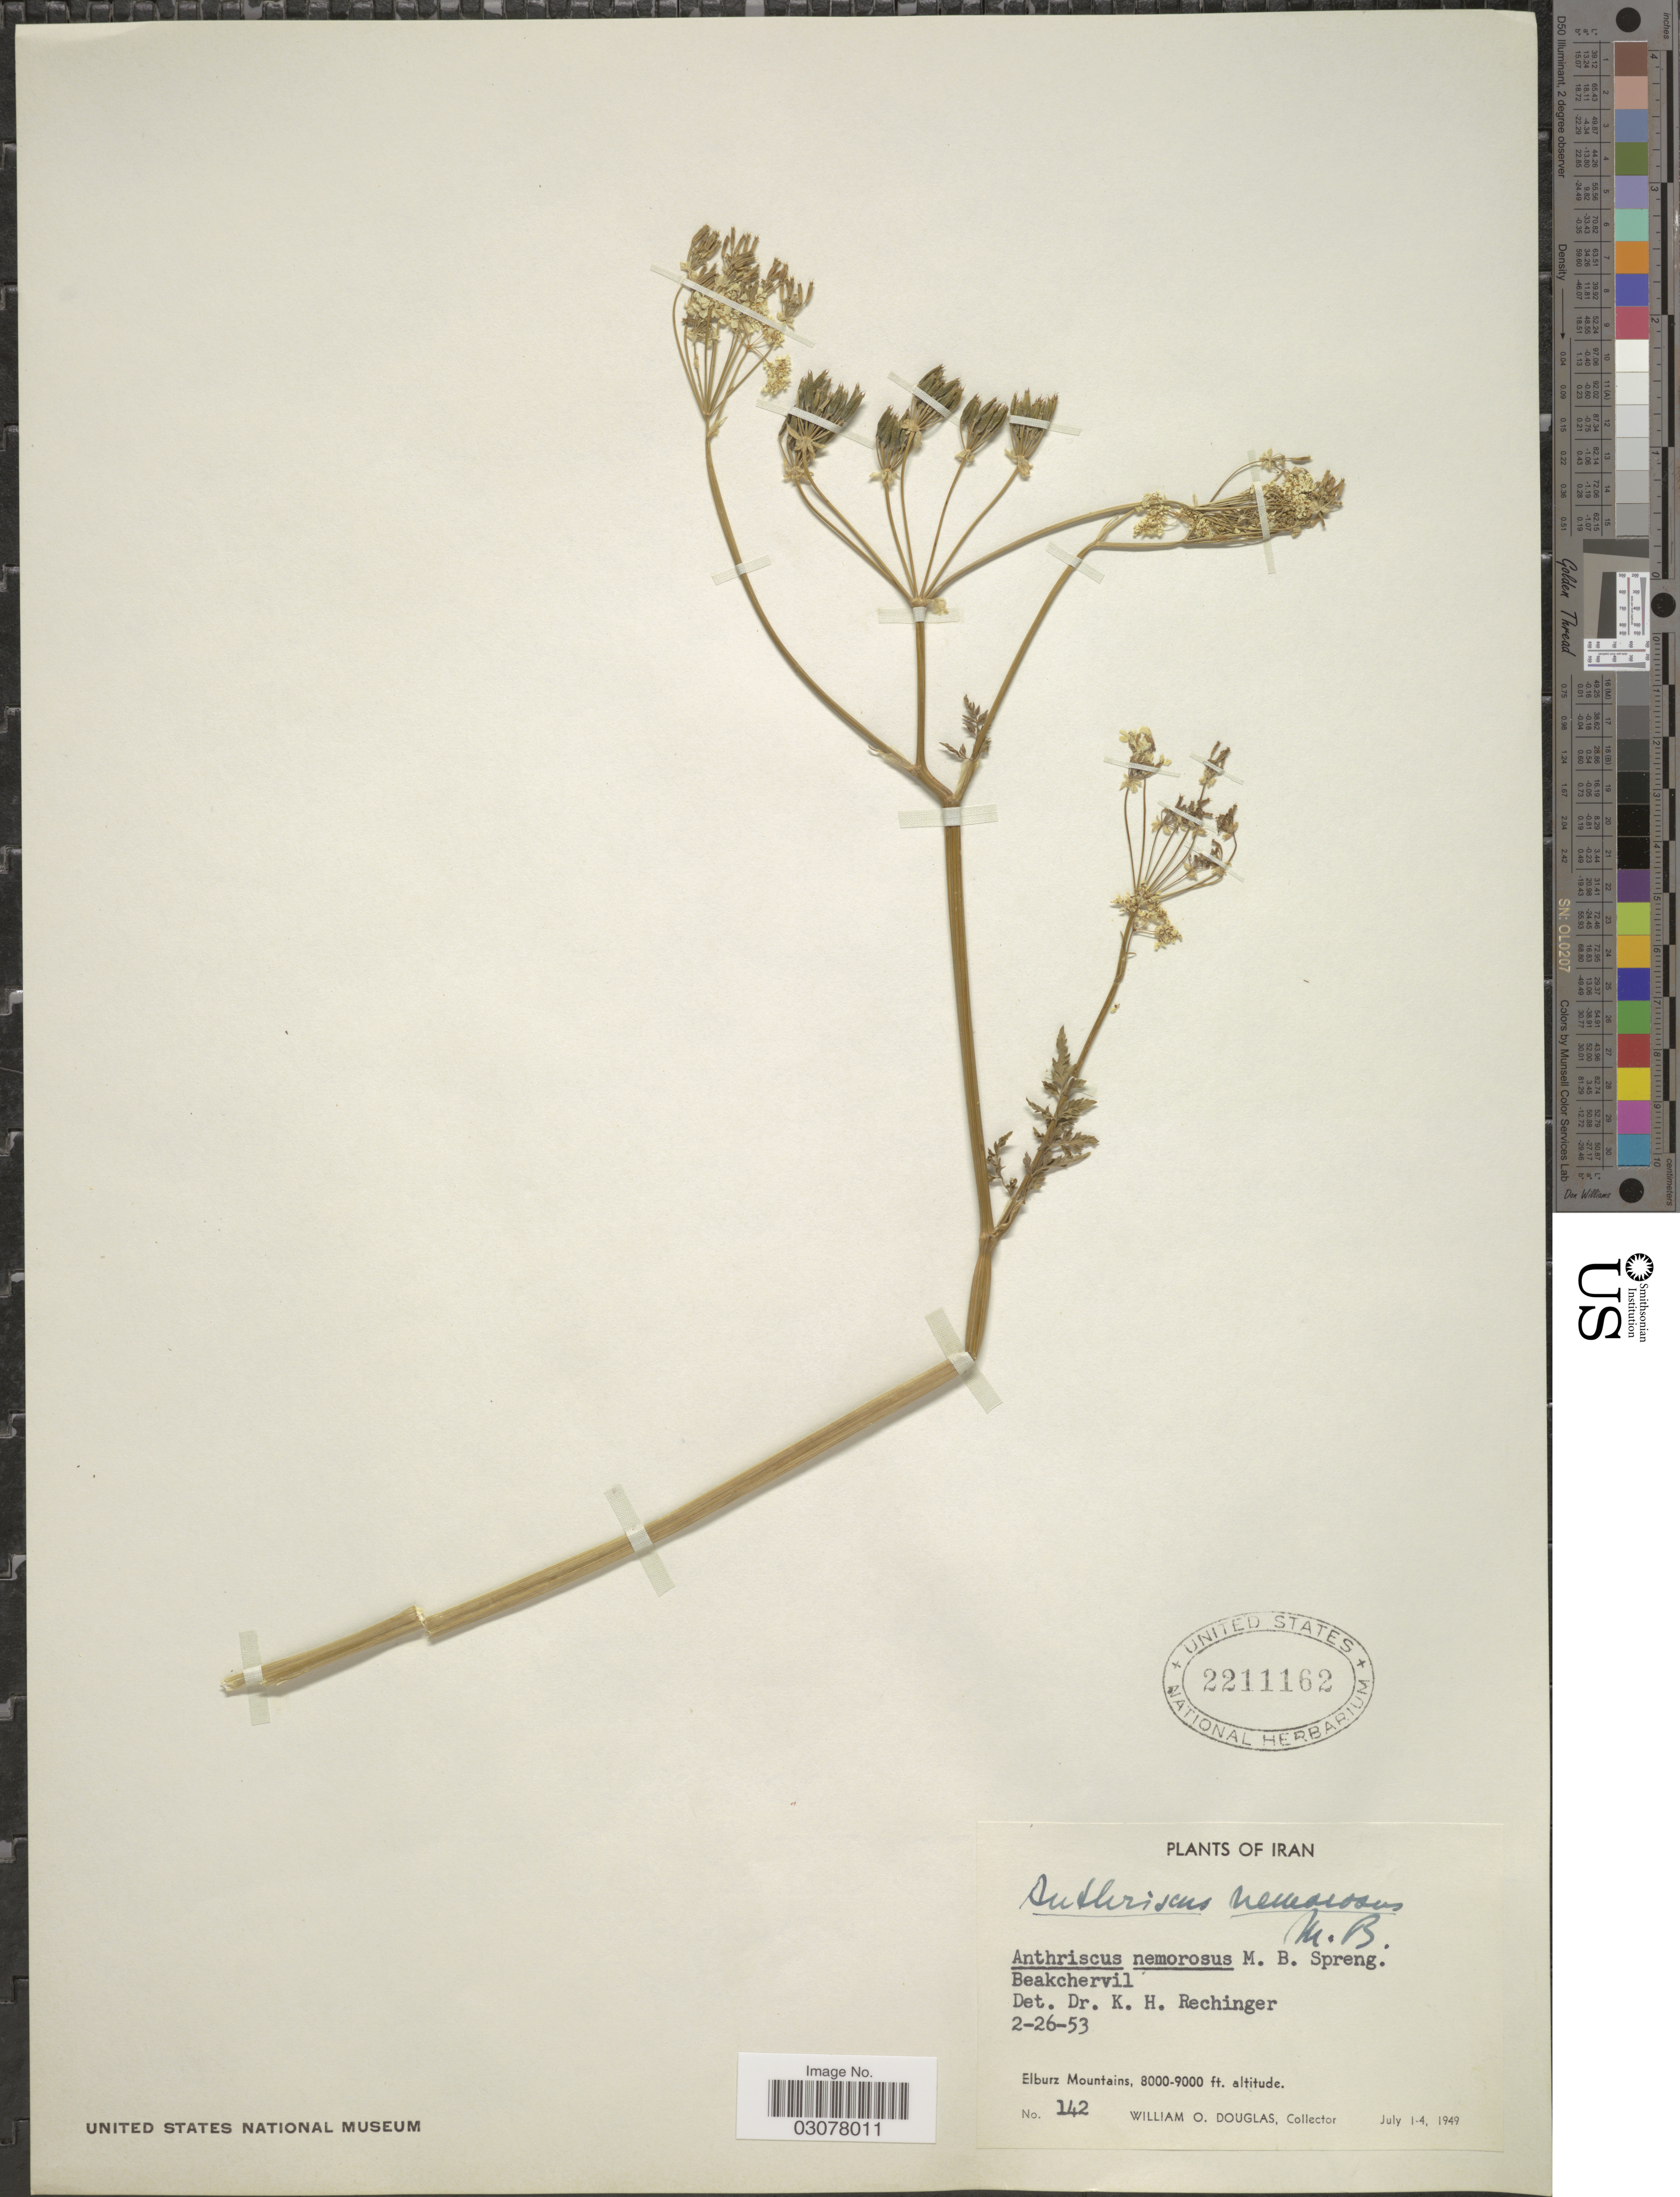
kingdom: Plantae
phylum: Tracheophyta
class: Magnoliopsida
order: Apiales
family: Apiaceae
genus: Anthriscus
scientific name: Anthriscus sylvestris subsp. nemorosa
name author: (L.) Hoffm.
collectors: W. Douglas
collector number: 142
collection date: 1949-07-01/1949-07-04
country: Iran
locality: Elburz Mountains.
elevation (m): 2438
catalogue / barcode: US 2211162